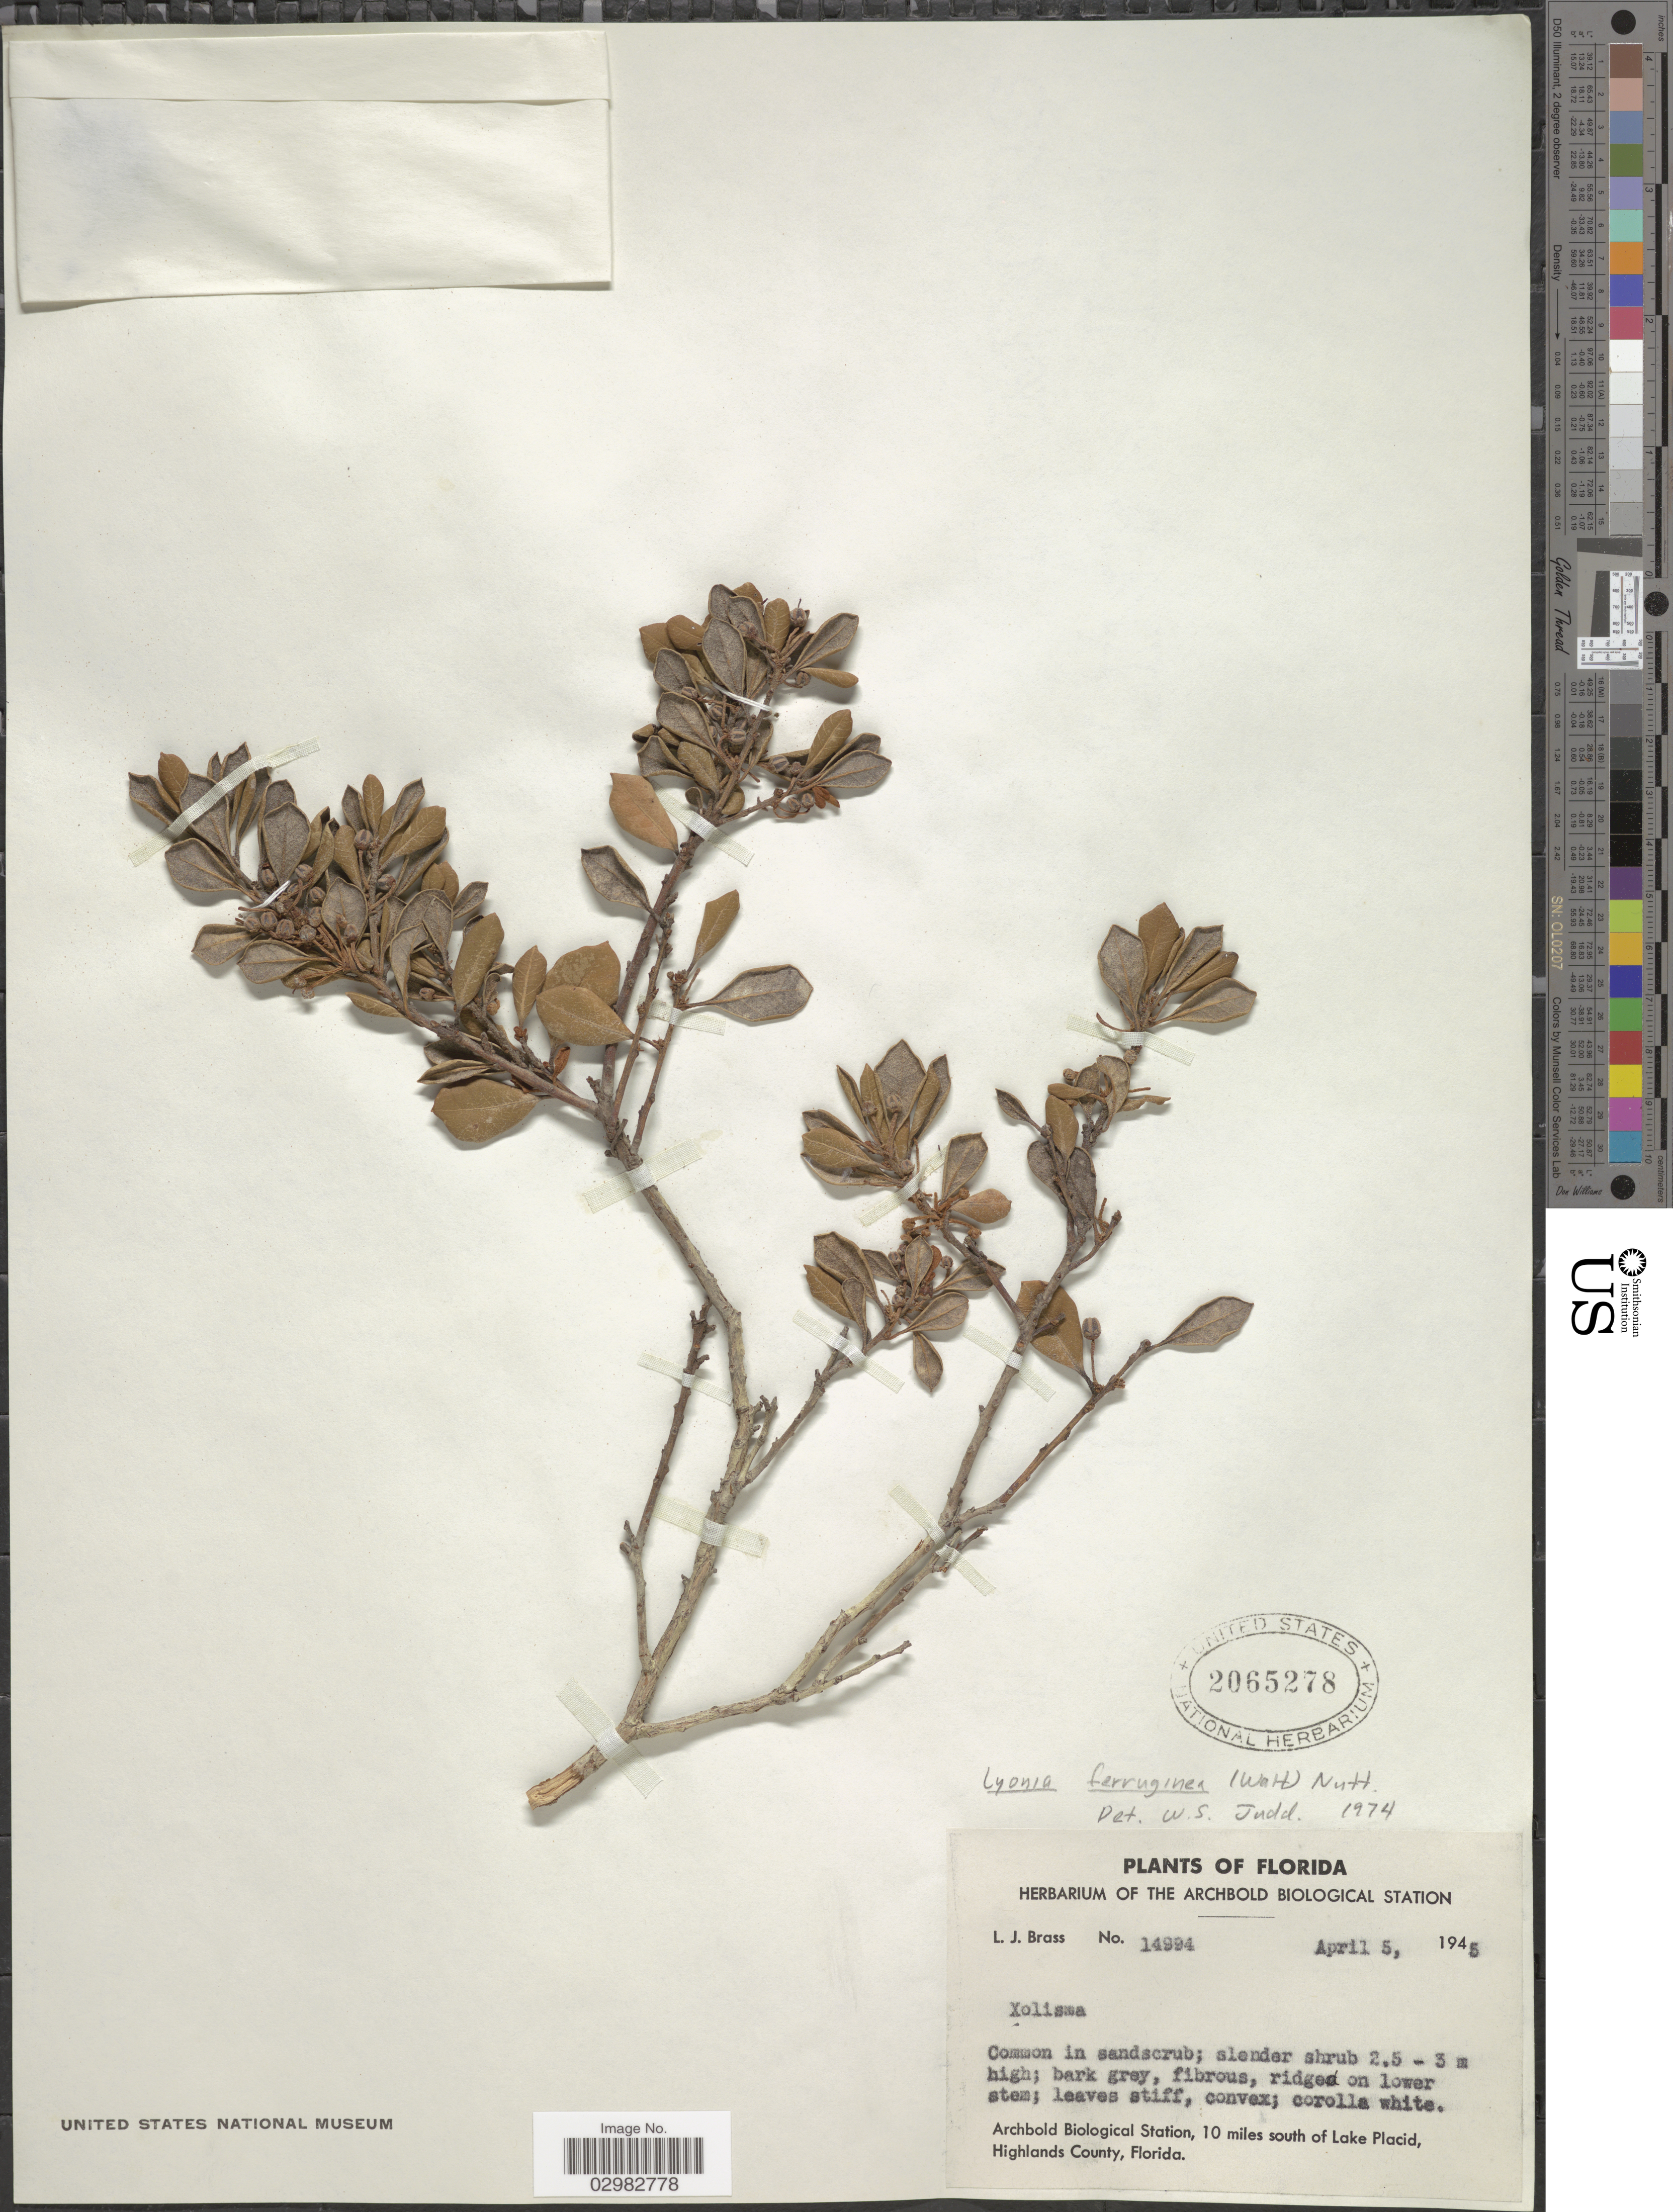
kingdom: Plantae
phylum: Tracheophyta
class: Magnoliopsida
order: Ericales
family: Ericaceae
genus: Lyonia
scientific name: Lyonia fruticosa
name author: (Michx.) G.S. Torr.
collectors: L. J. Brass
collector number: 14994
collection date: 1945-04-05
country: United States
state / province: Florida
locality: Archbold Biological Station, 10 miles south of Lake Placid, Highlands County.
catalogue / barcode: US 2065278